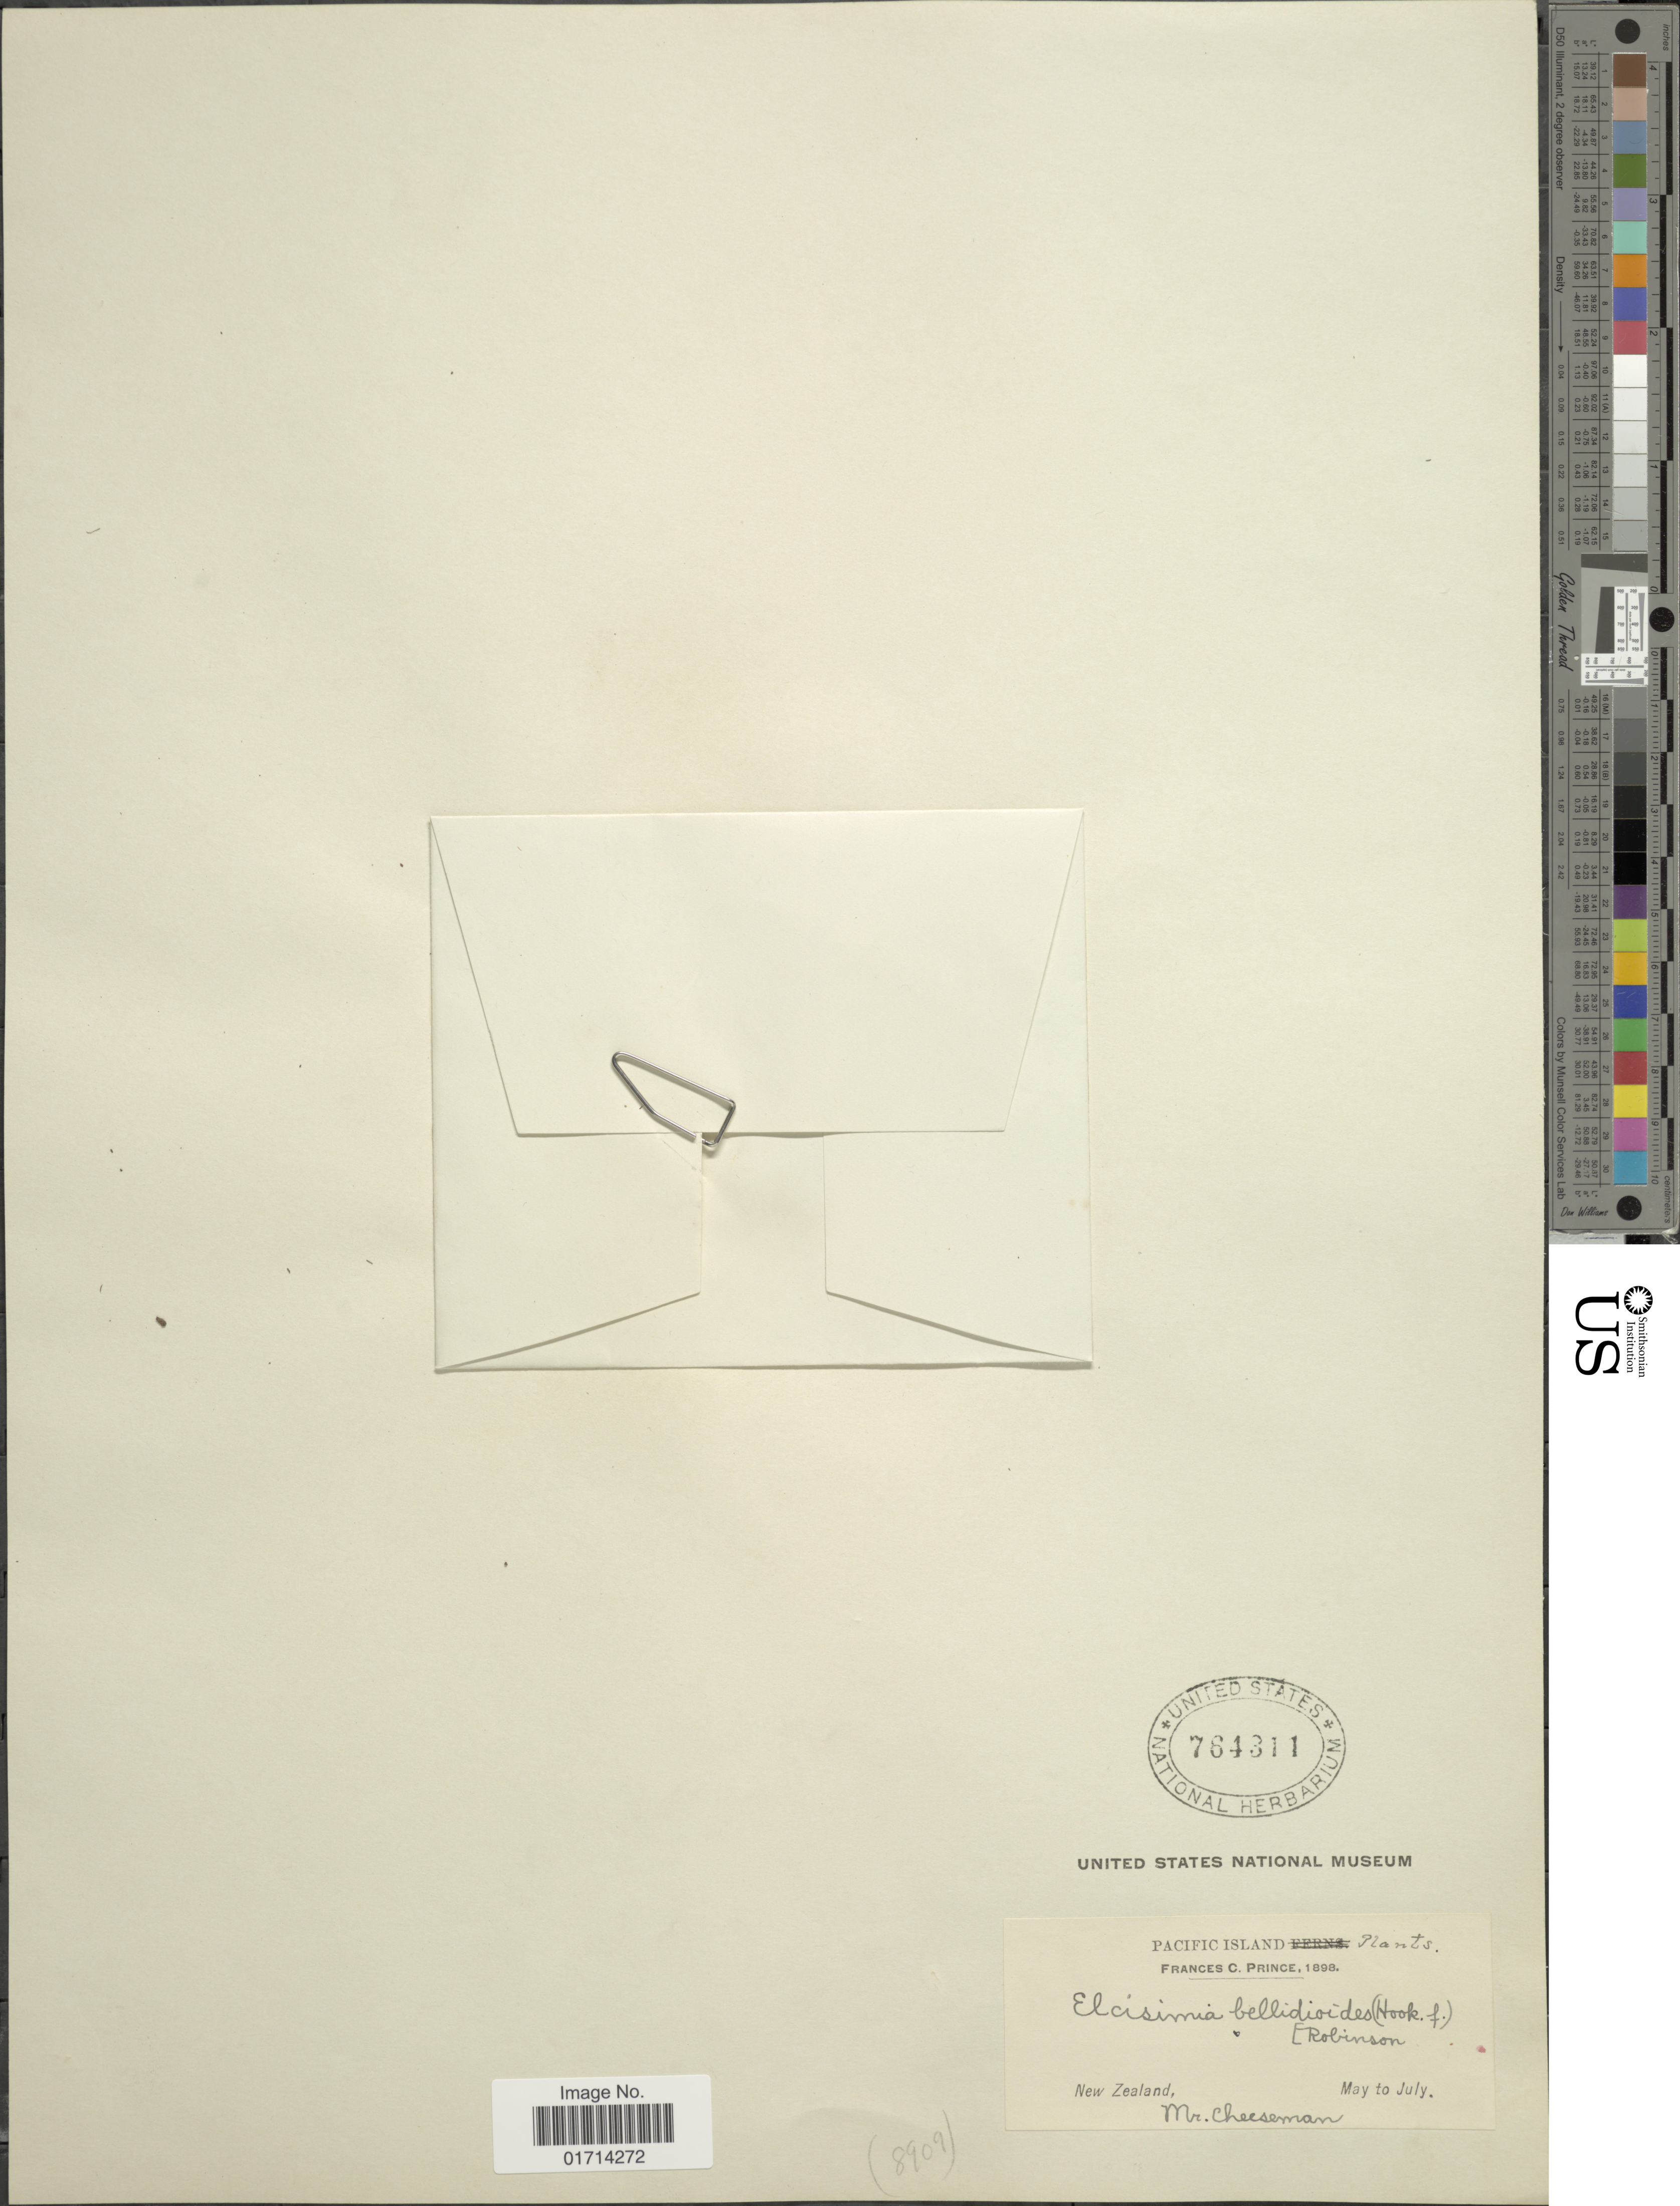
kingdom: Plantae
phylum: Tracheophyta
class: Magnoliopsida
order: Asterales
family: Asteraceae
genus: Celmisia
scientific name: Celmisia bellidioides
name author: Hook. f.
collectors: Cheeseman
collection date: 1898-05/1898-07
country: New Zealand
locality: Pacific Island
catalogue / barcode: US 784311